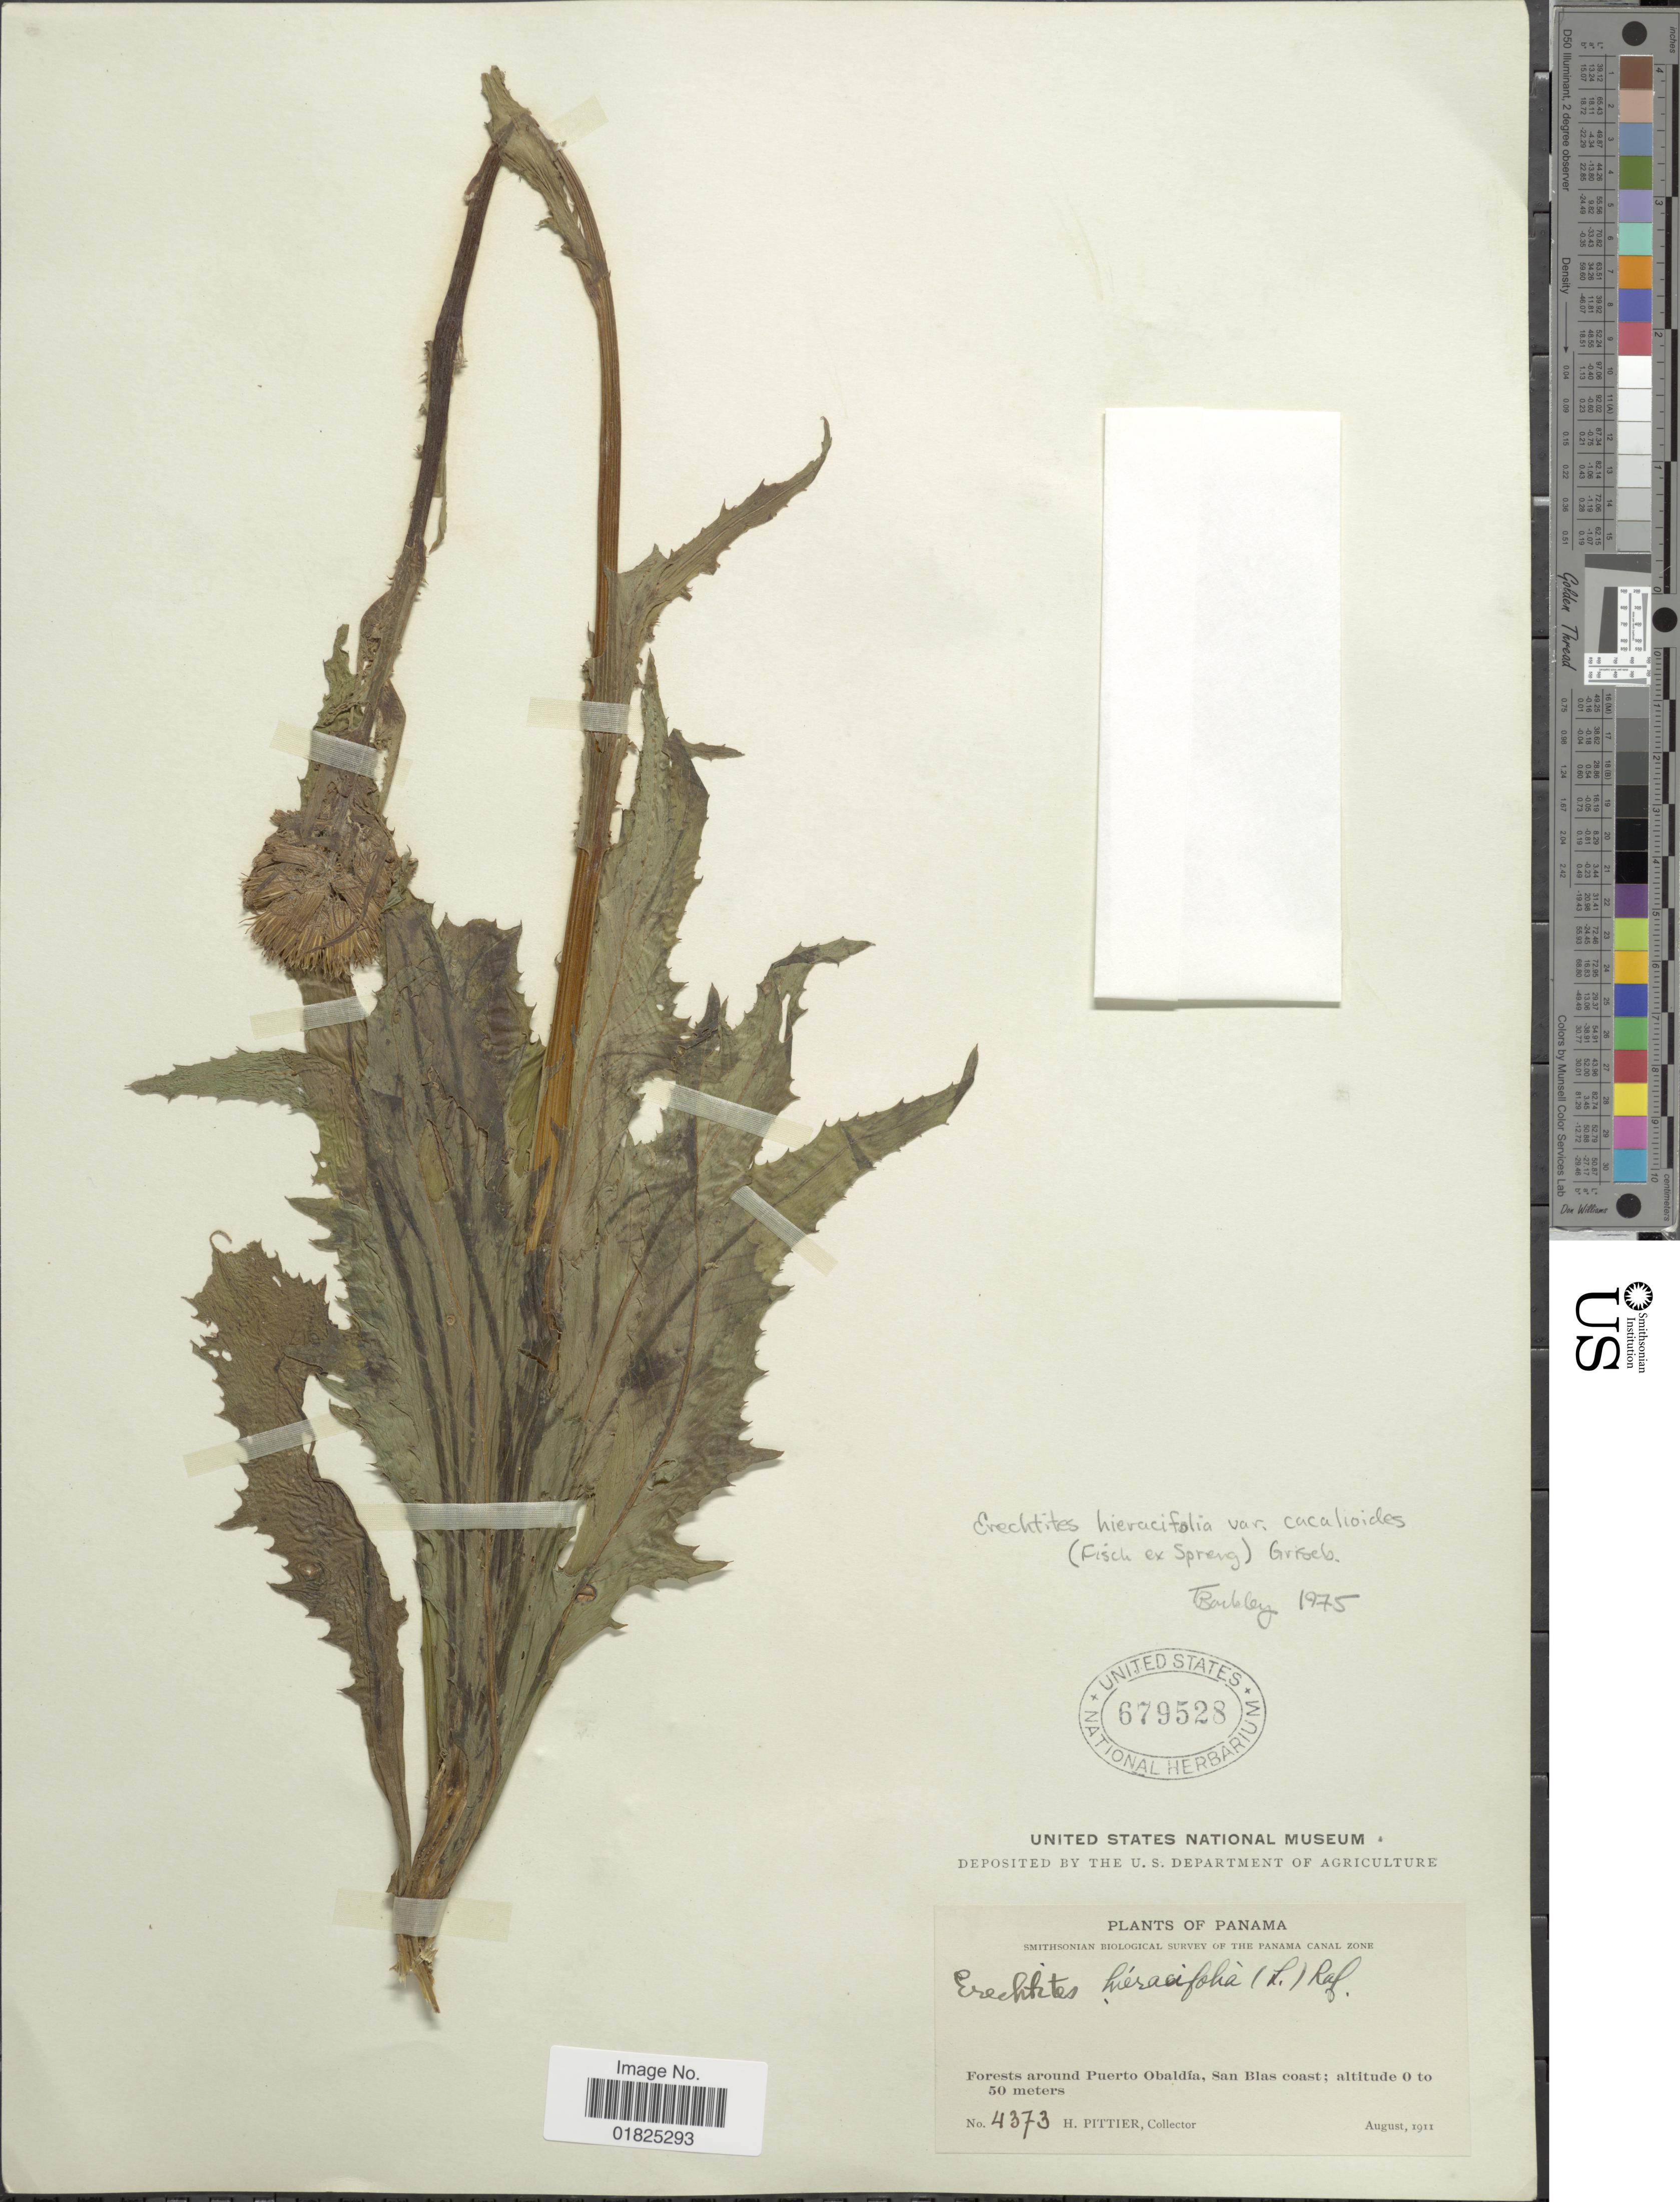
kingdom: Plantae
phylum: Tracheophyta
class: Magnoliopsida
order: Asterales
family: Asteraceae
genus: Erechtites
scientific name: Erechtites hieraciifolius var. cacaliodes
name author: (Fisch. ex Spreng.) Less. ex Griseb.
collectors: H. F. Pittier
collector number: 4373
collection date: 1911-08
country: Panama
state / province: Kuna Yala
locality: Panama Canal Zone. Forest around Puerto Obaldia, San Blas coast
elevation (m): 0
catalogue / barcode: US 679528